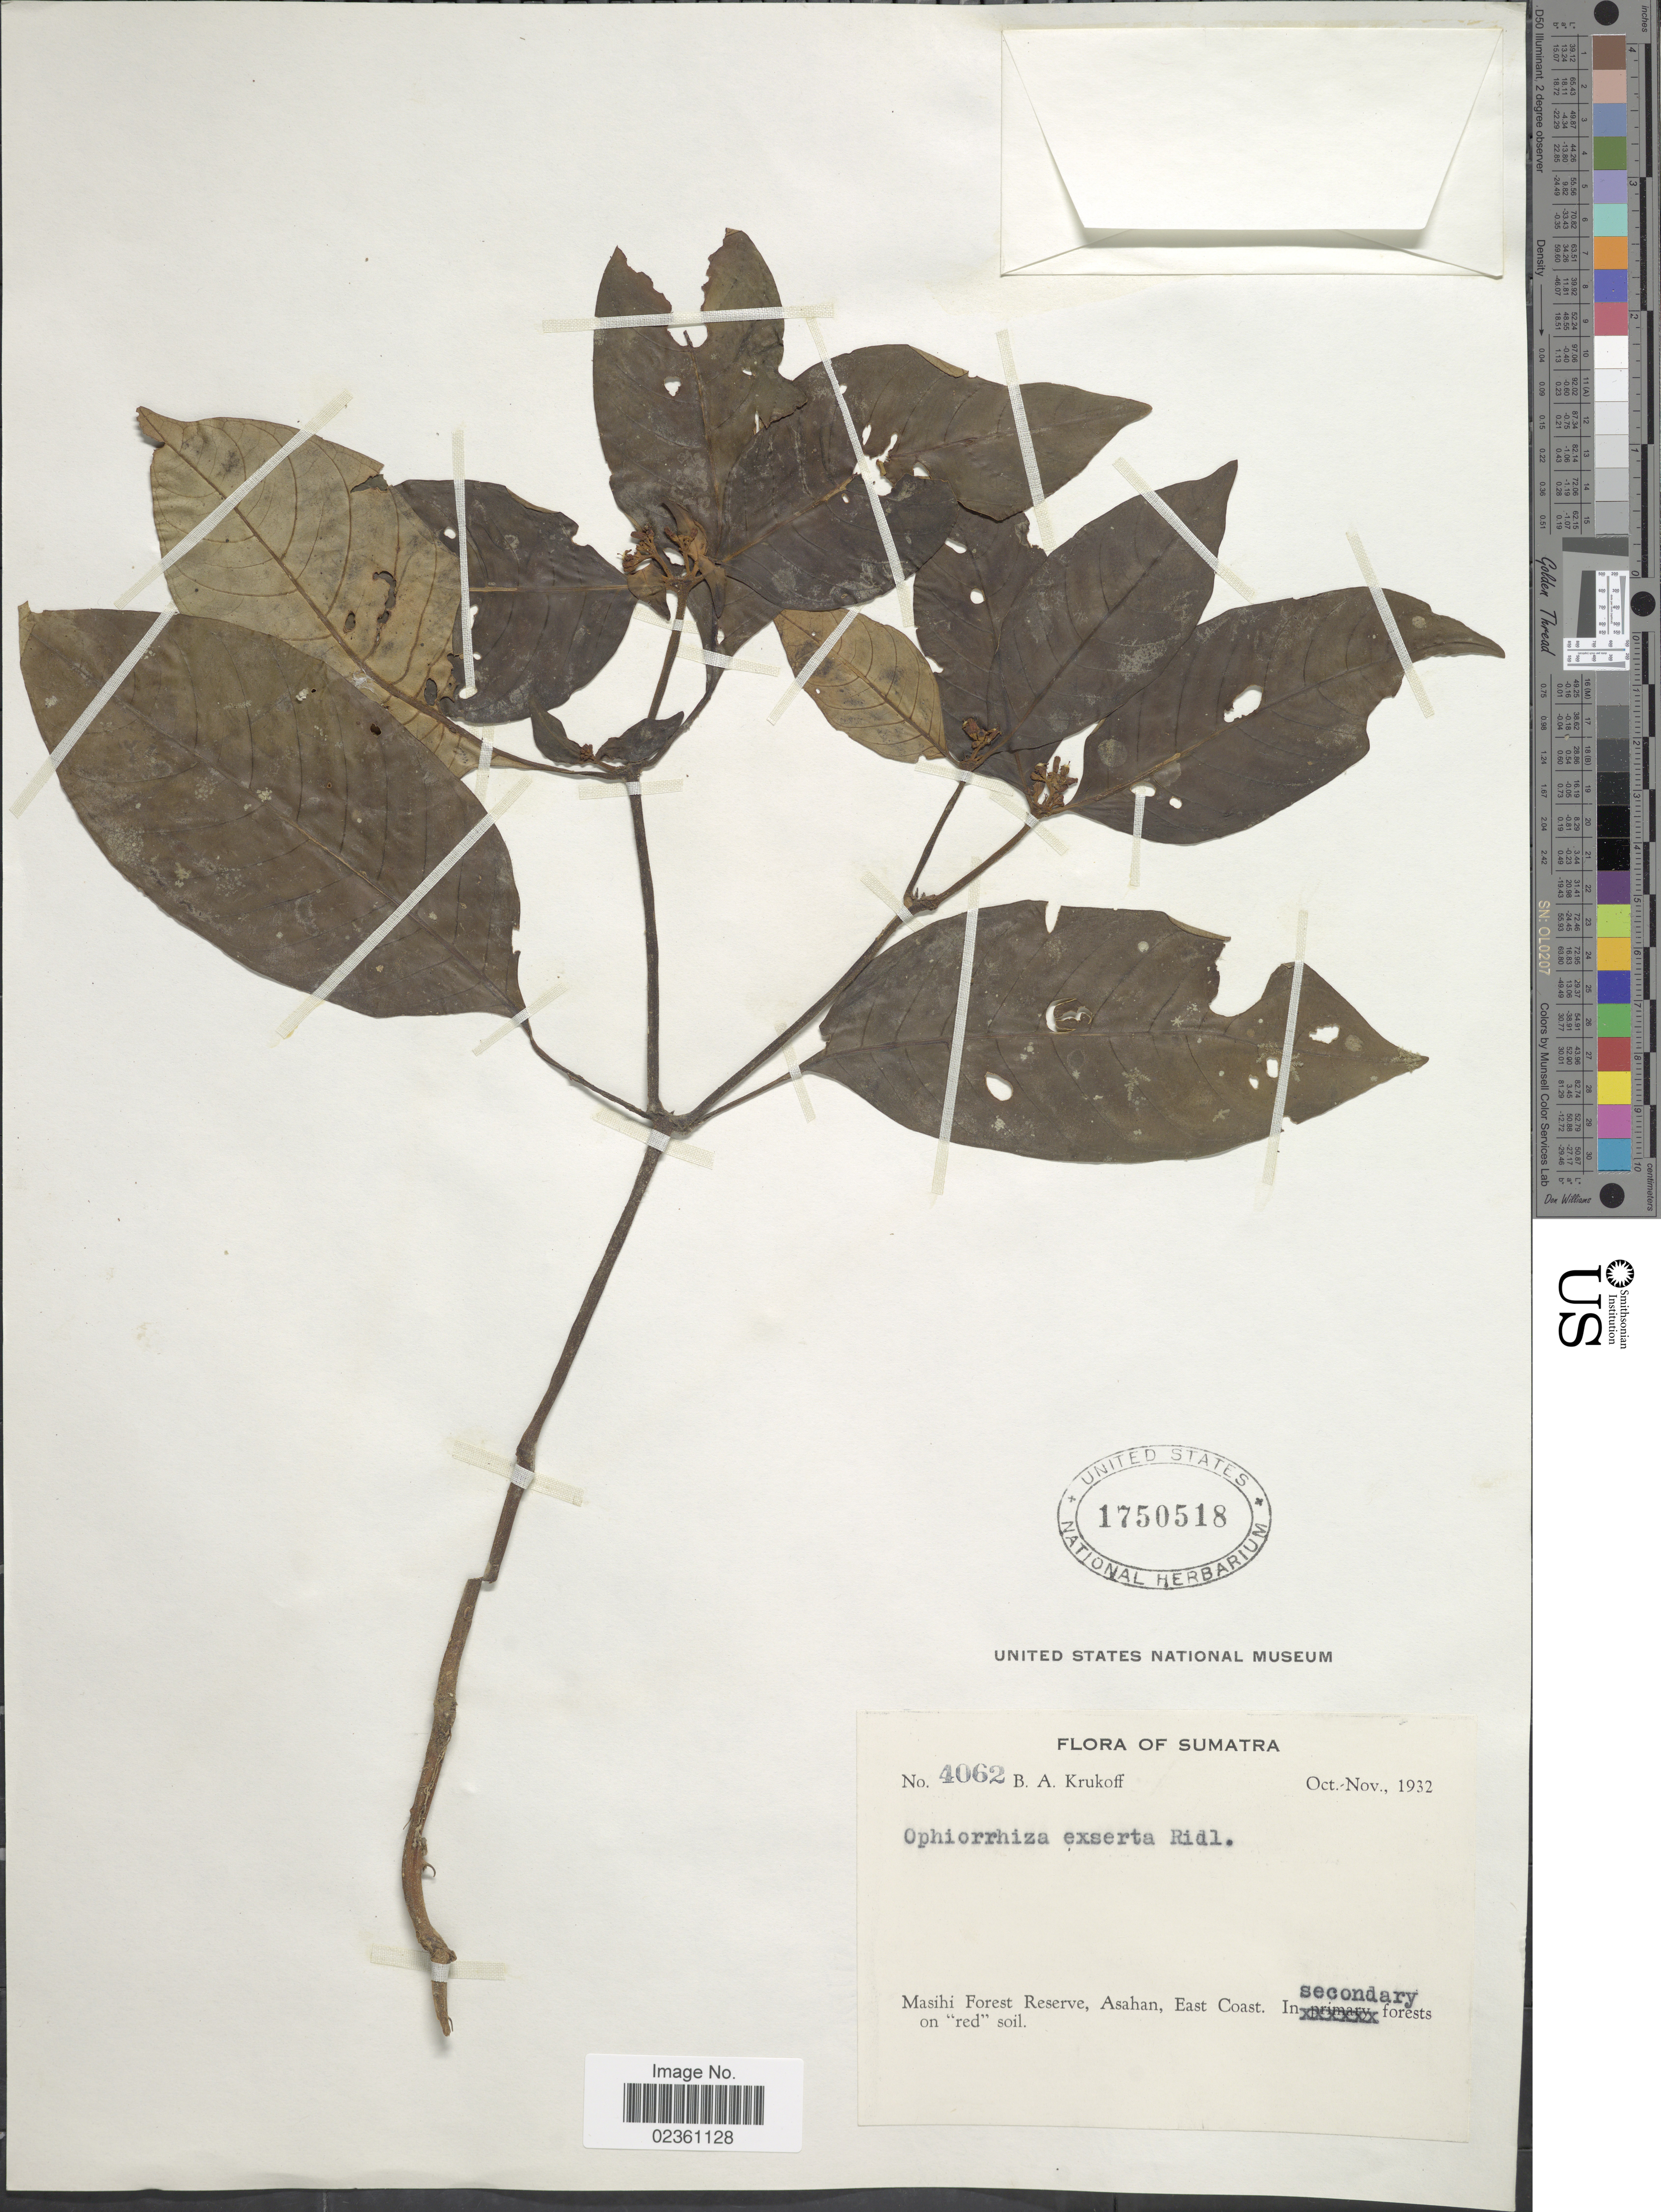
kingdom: Plantae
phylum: Tracheophyta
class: Magnoliopsida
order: Gentianales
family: Rubiaceae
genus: Ophiorrhiza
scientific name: Ophiorrhiza exserta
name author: Ridl.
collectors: B. A. Krukoff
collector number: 4062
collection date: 1932-10/1932-11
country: Indonesia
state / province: Sumatra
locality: Masihi Forest Reserve, Asahan, East Coast. In secondary forests on 'red' soil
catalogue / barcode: US 1750518